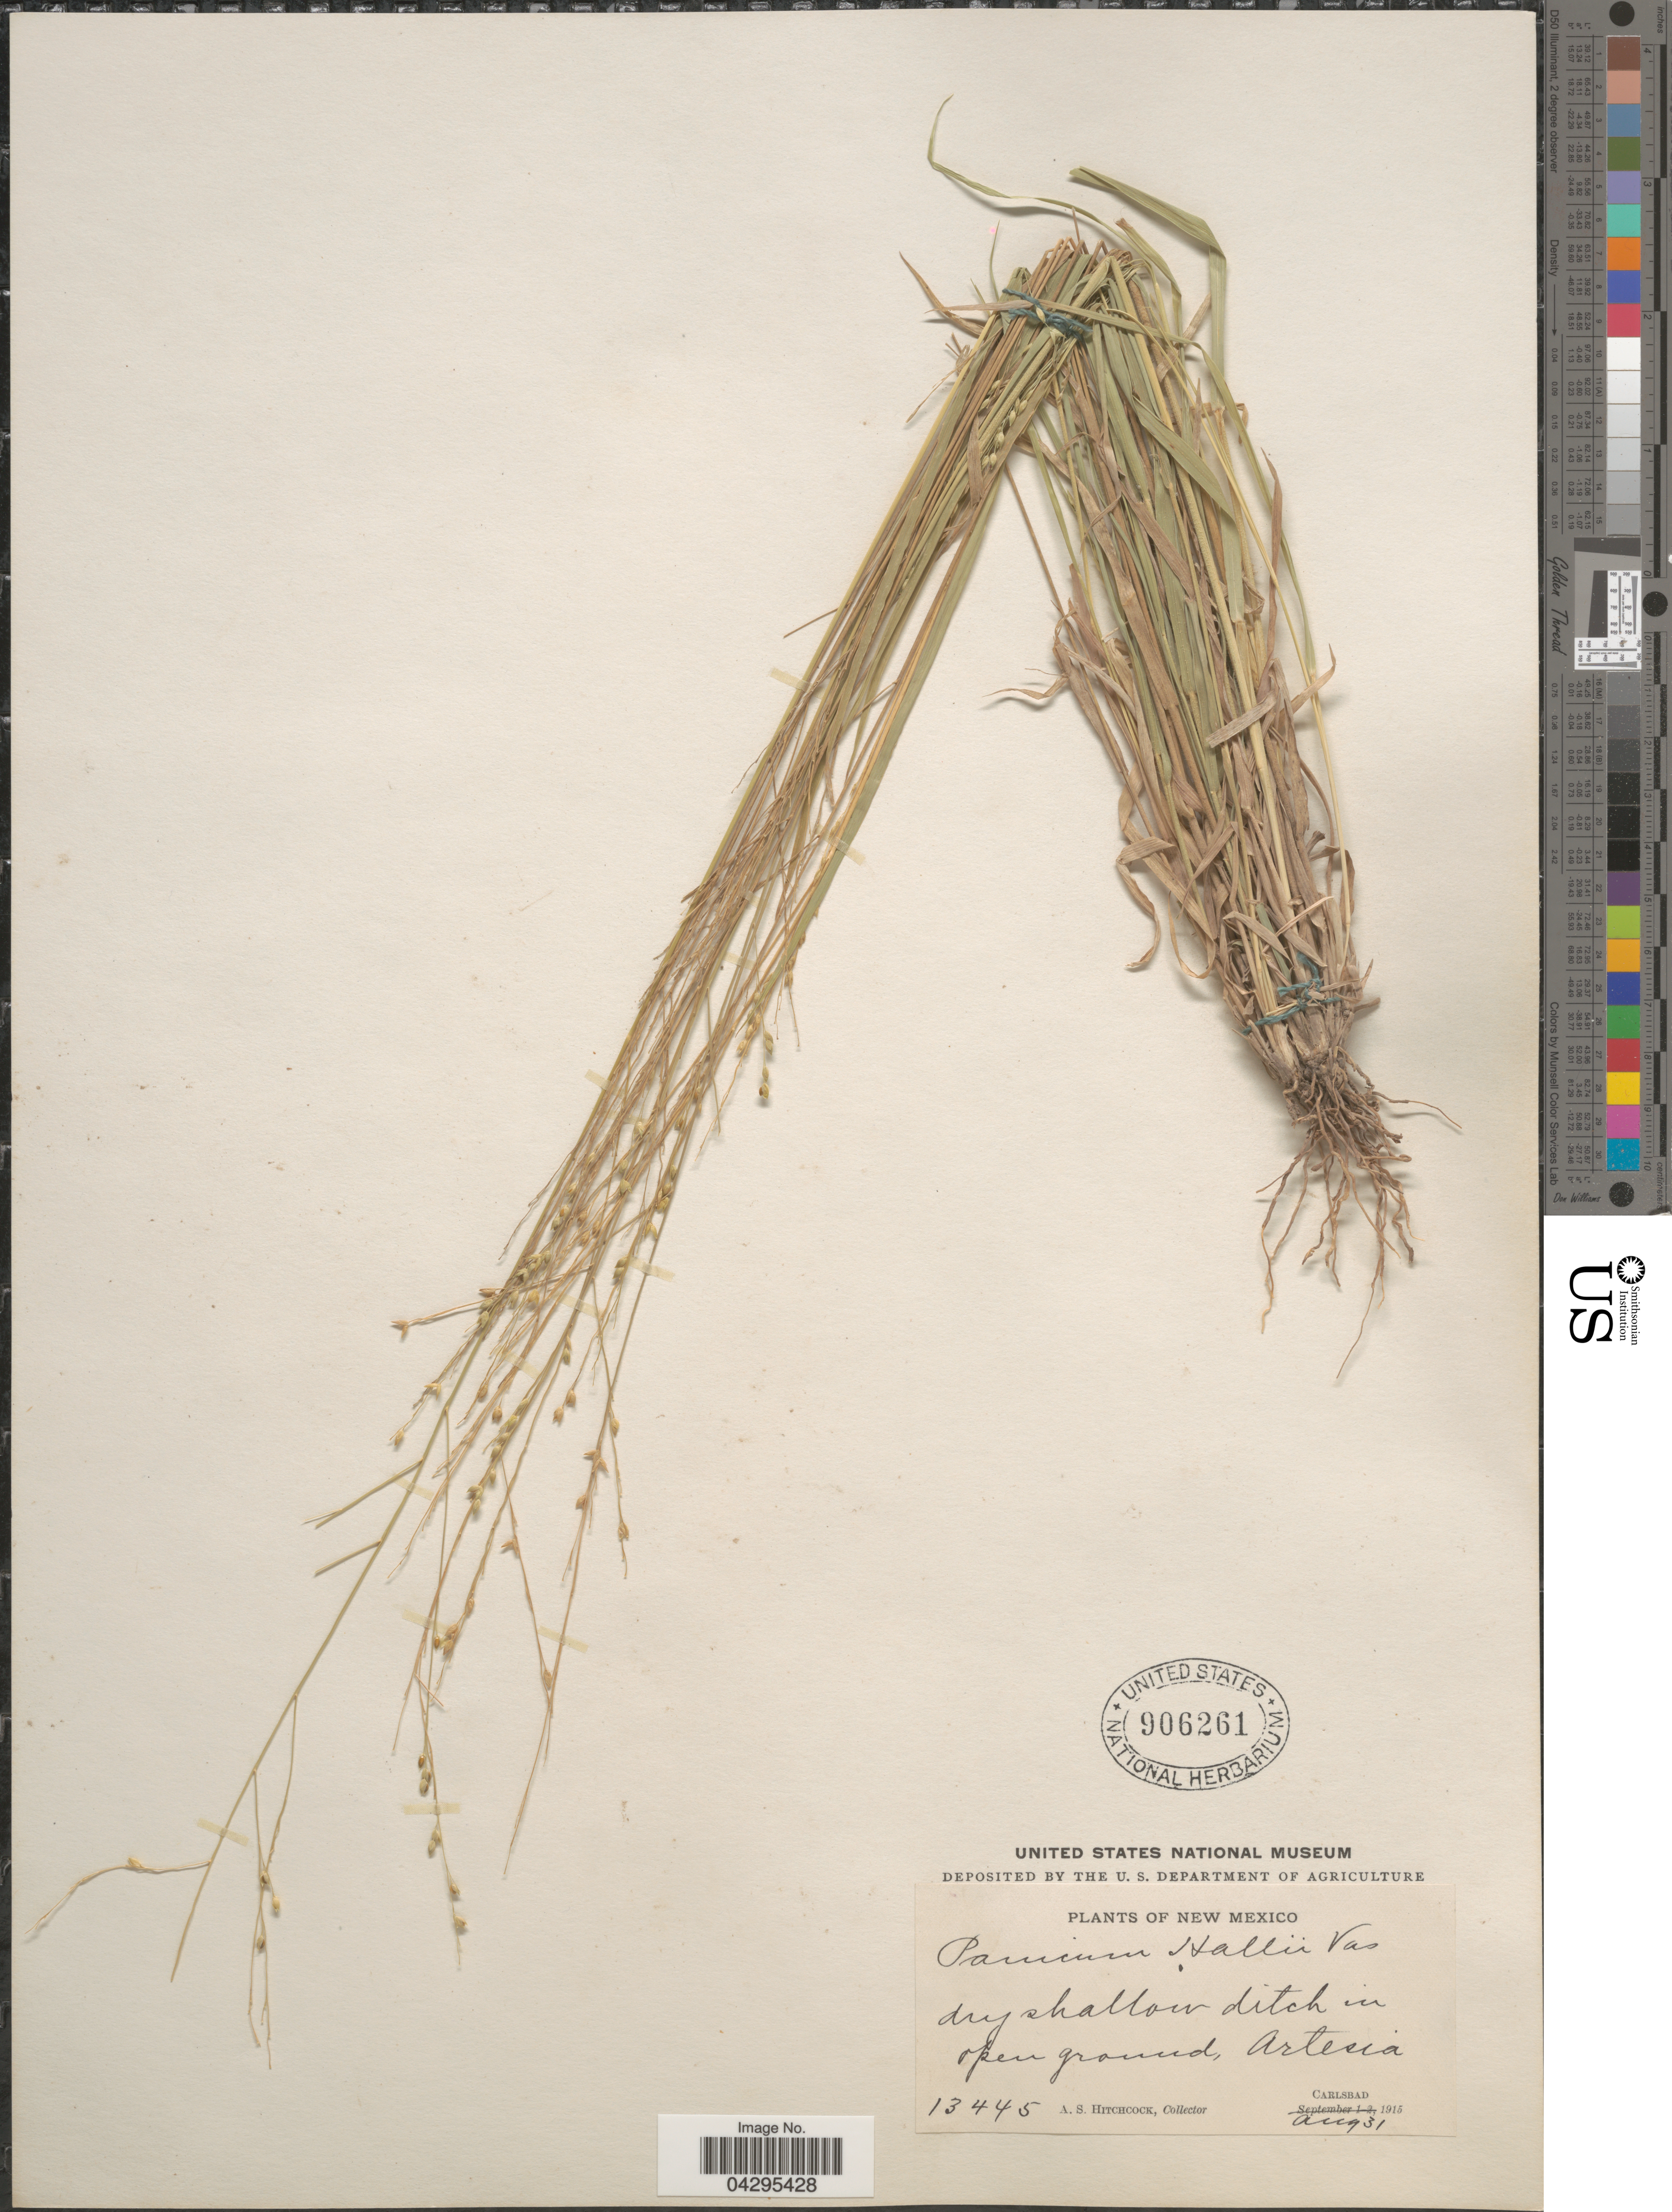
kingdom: Plantae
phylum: Tracheophyta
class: Liliopsida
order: Poales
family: Poaceae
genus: Panicum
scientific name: Panicum hallii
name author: Vasey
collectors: A. S. Hitchcock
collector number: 13445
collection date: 1915-08-31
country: United States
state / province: New Mexico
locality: Dry shallow ditch in open ground, Artesia. Carlsbad.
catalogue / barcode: US 906261